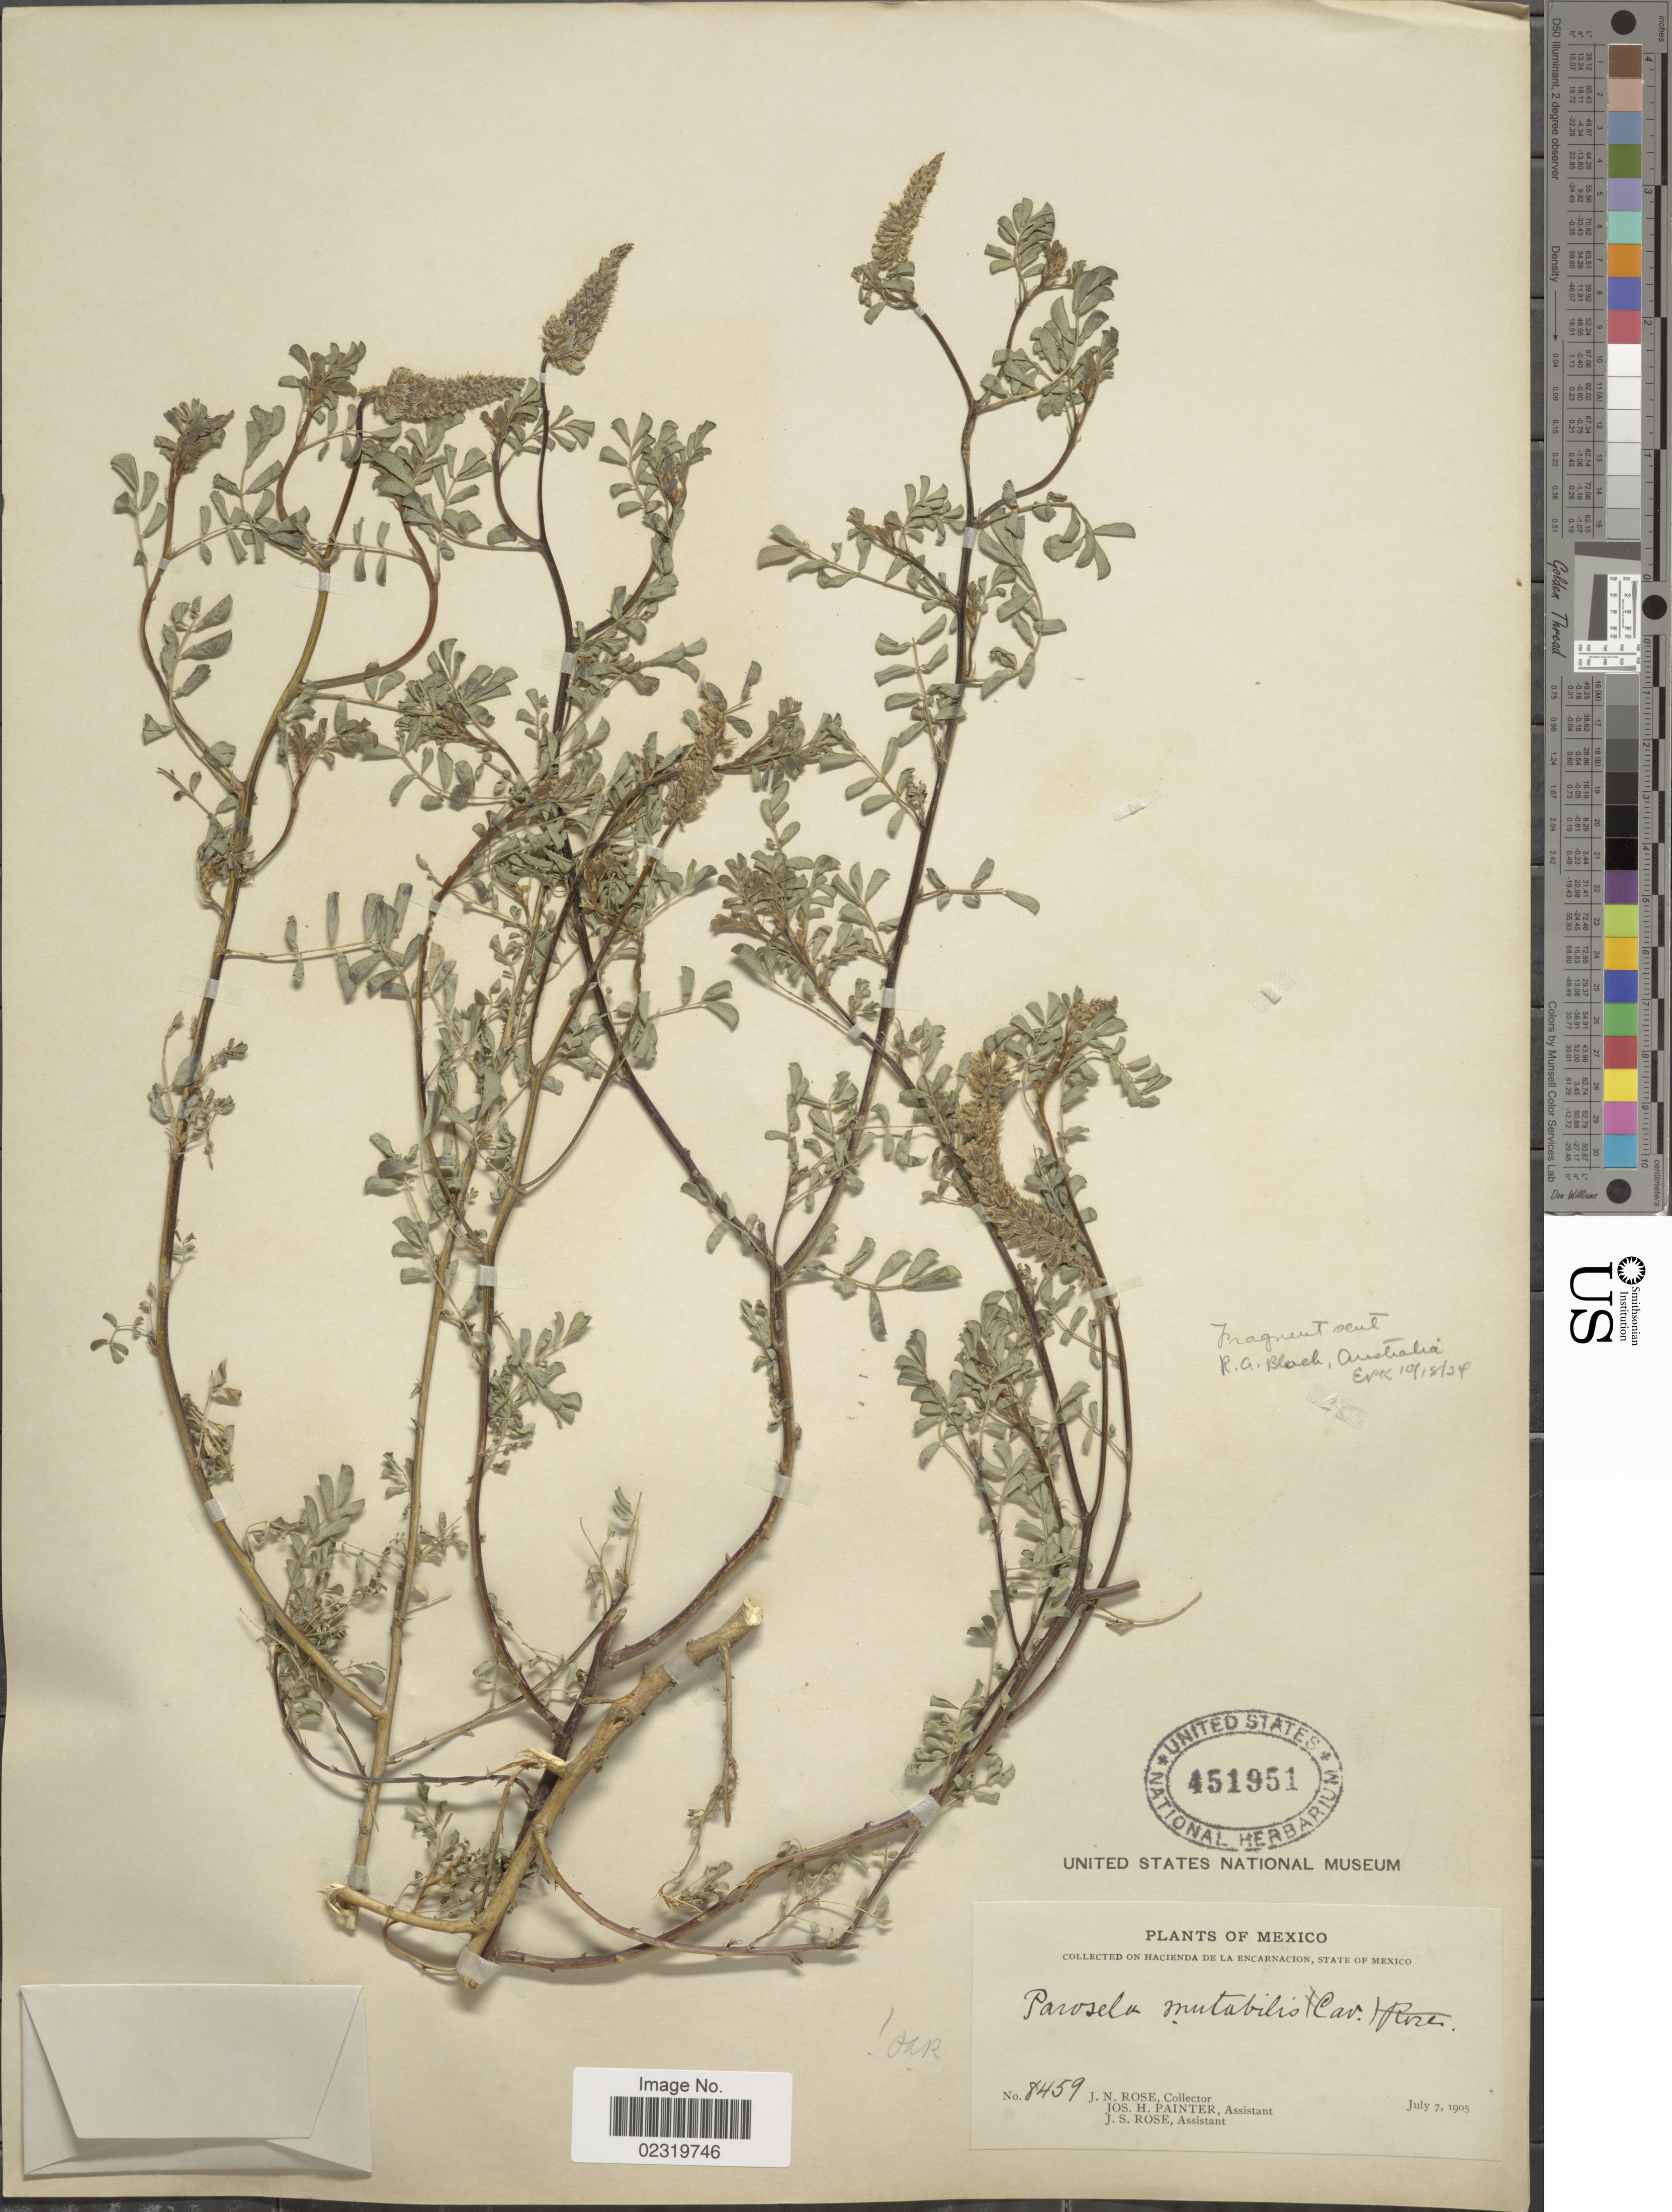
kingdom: Plantae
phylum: Tracheophyta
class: Magnoliopsida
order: Fabales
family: Fabaceae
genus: Dalea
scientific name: Dalea obovatifolia var. obovatifolia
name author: Ortega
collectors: J. N. Rose, J. H. Painter & J. S. Rose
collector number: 8459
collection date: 1905-07-07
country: Mexico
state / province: México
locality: Hacienda de la Encarnacion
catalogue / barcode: US 451951